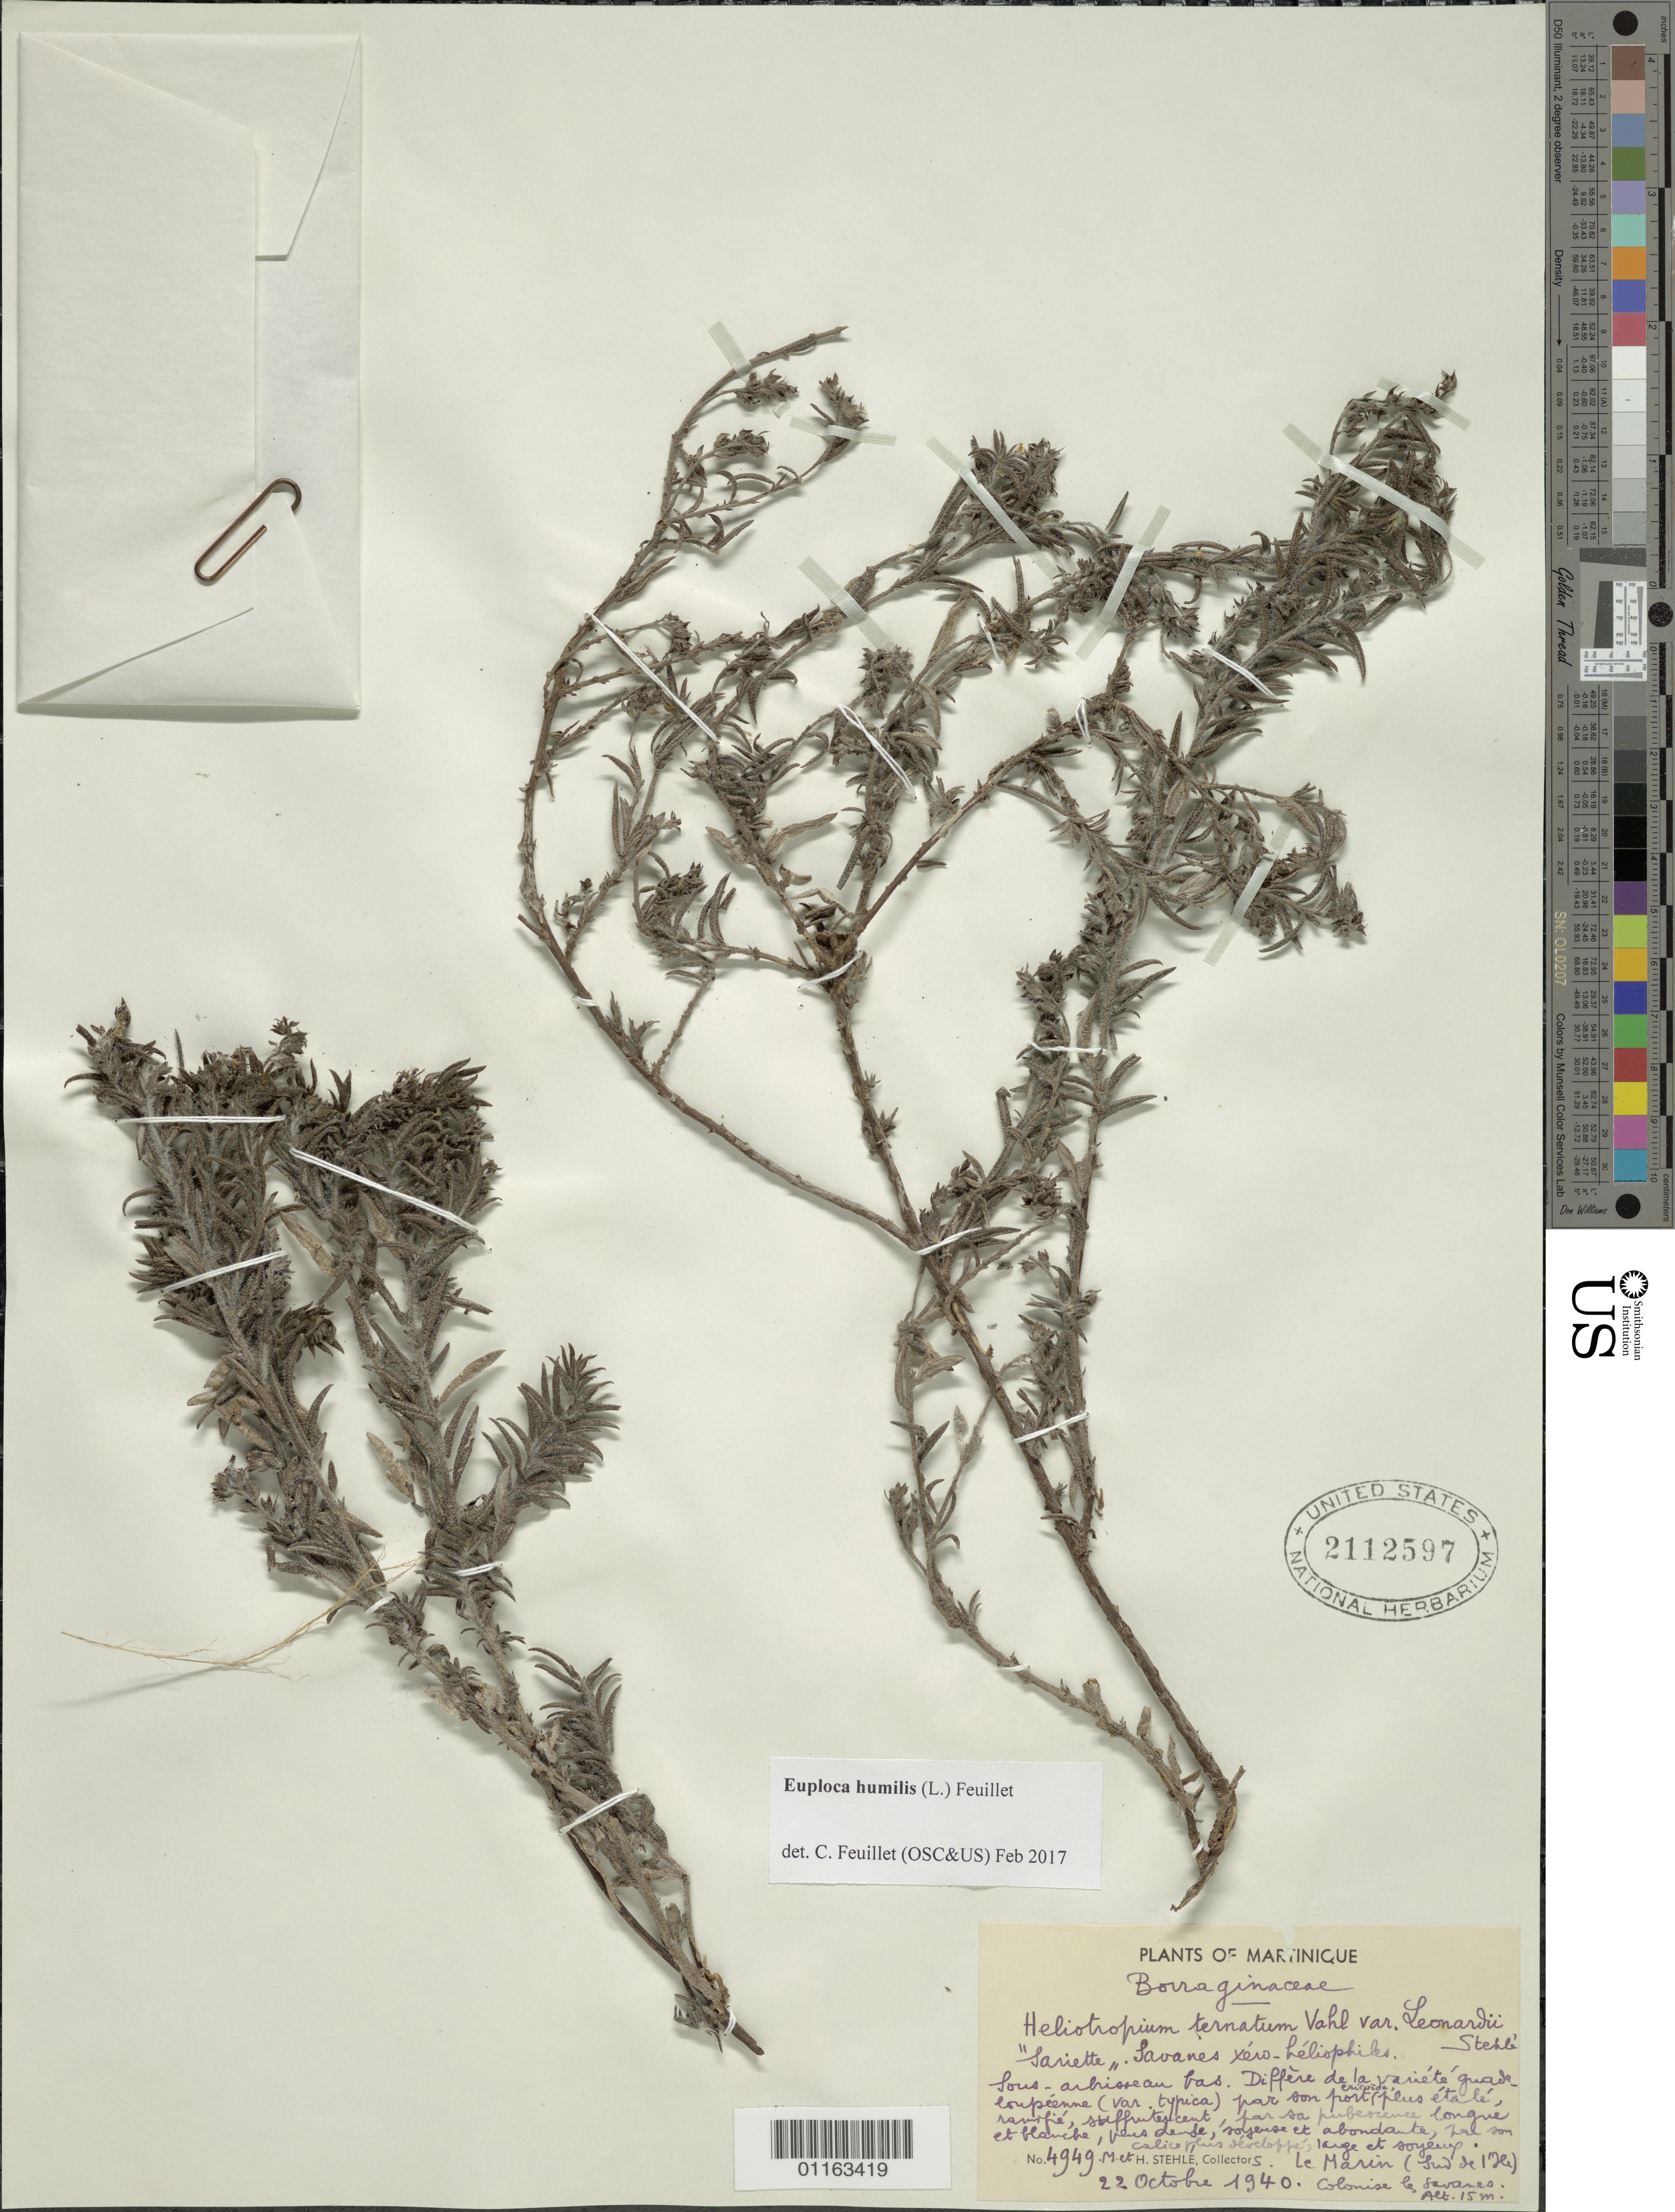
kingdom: Plantae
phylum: Tracheophyta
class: Magnoliopsida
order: Boraginales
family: Heliotropiaceae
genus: Euploca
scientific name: Euploca humilis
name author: (L.) Feuillet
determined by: Feuillet, C.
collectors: H. Stehlé & M. Stehlé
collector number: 4949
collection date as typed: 22 Oct 1940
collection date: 1940-10-22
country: Martinique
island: Martinique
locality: Le Marin (Sud de l'Ile)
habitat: Savanes xéro-héliophiles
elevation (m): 15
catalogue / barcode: US 2112597